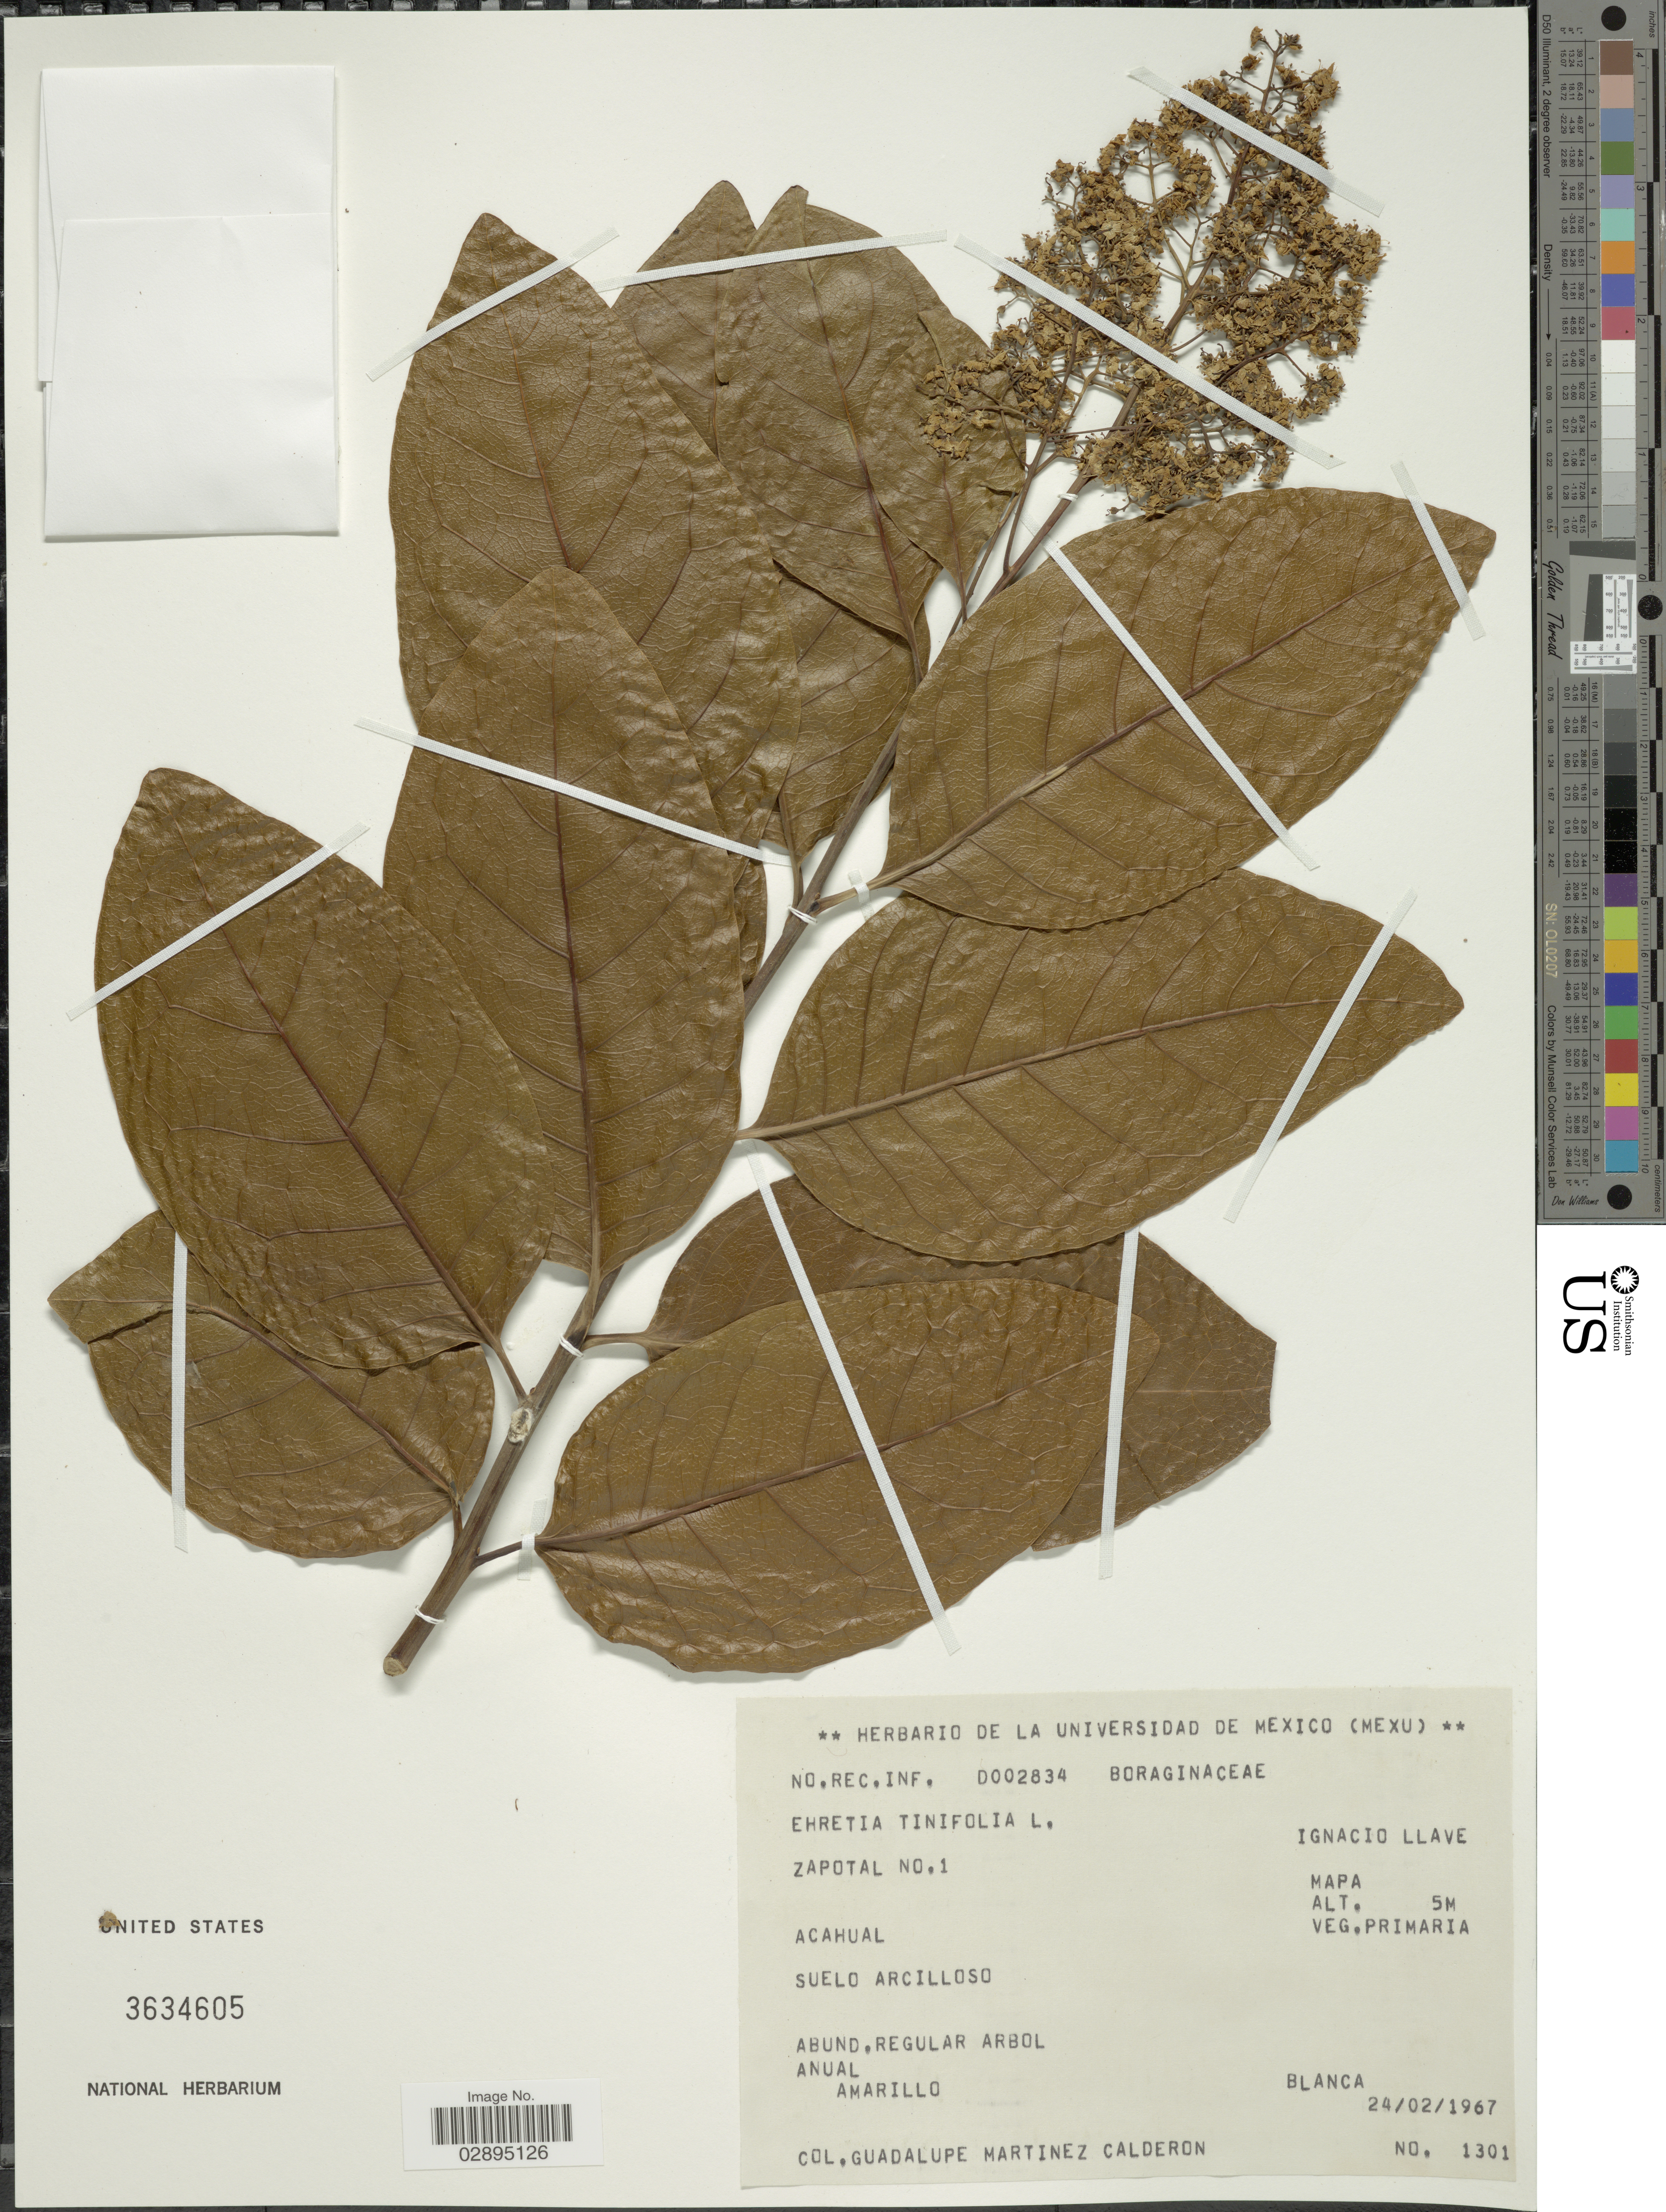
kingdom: Plantae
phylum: Tracheophyta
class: Magnoliopsida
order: Boraginales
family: Ehretiaceae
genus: Ehretia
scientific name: Ehretia tinifolia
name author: L.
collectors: G. Martinez-C.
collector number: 1301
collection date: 1967-02-24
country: Mexico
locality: Ignacio Llave. Zapotal No.1.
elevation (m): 5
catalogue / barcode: US 3634605